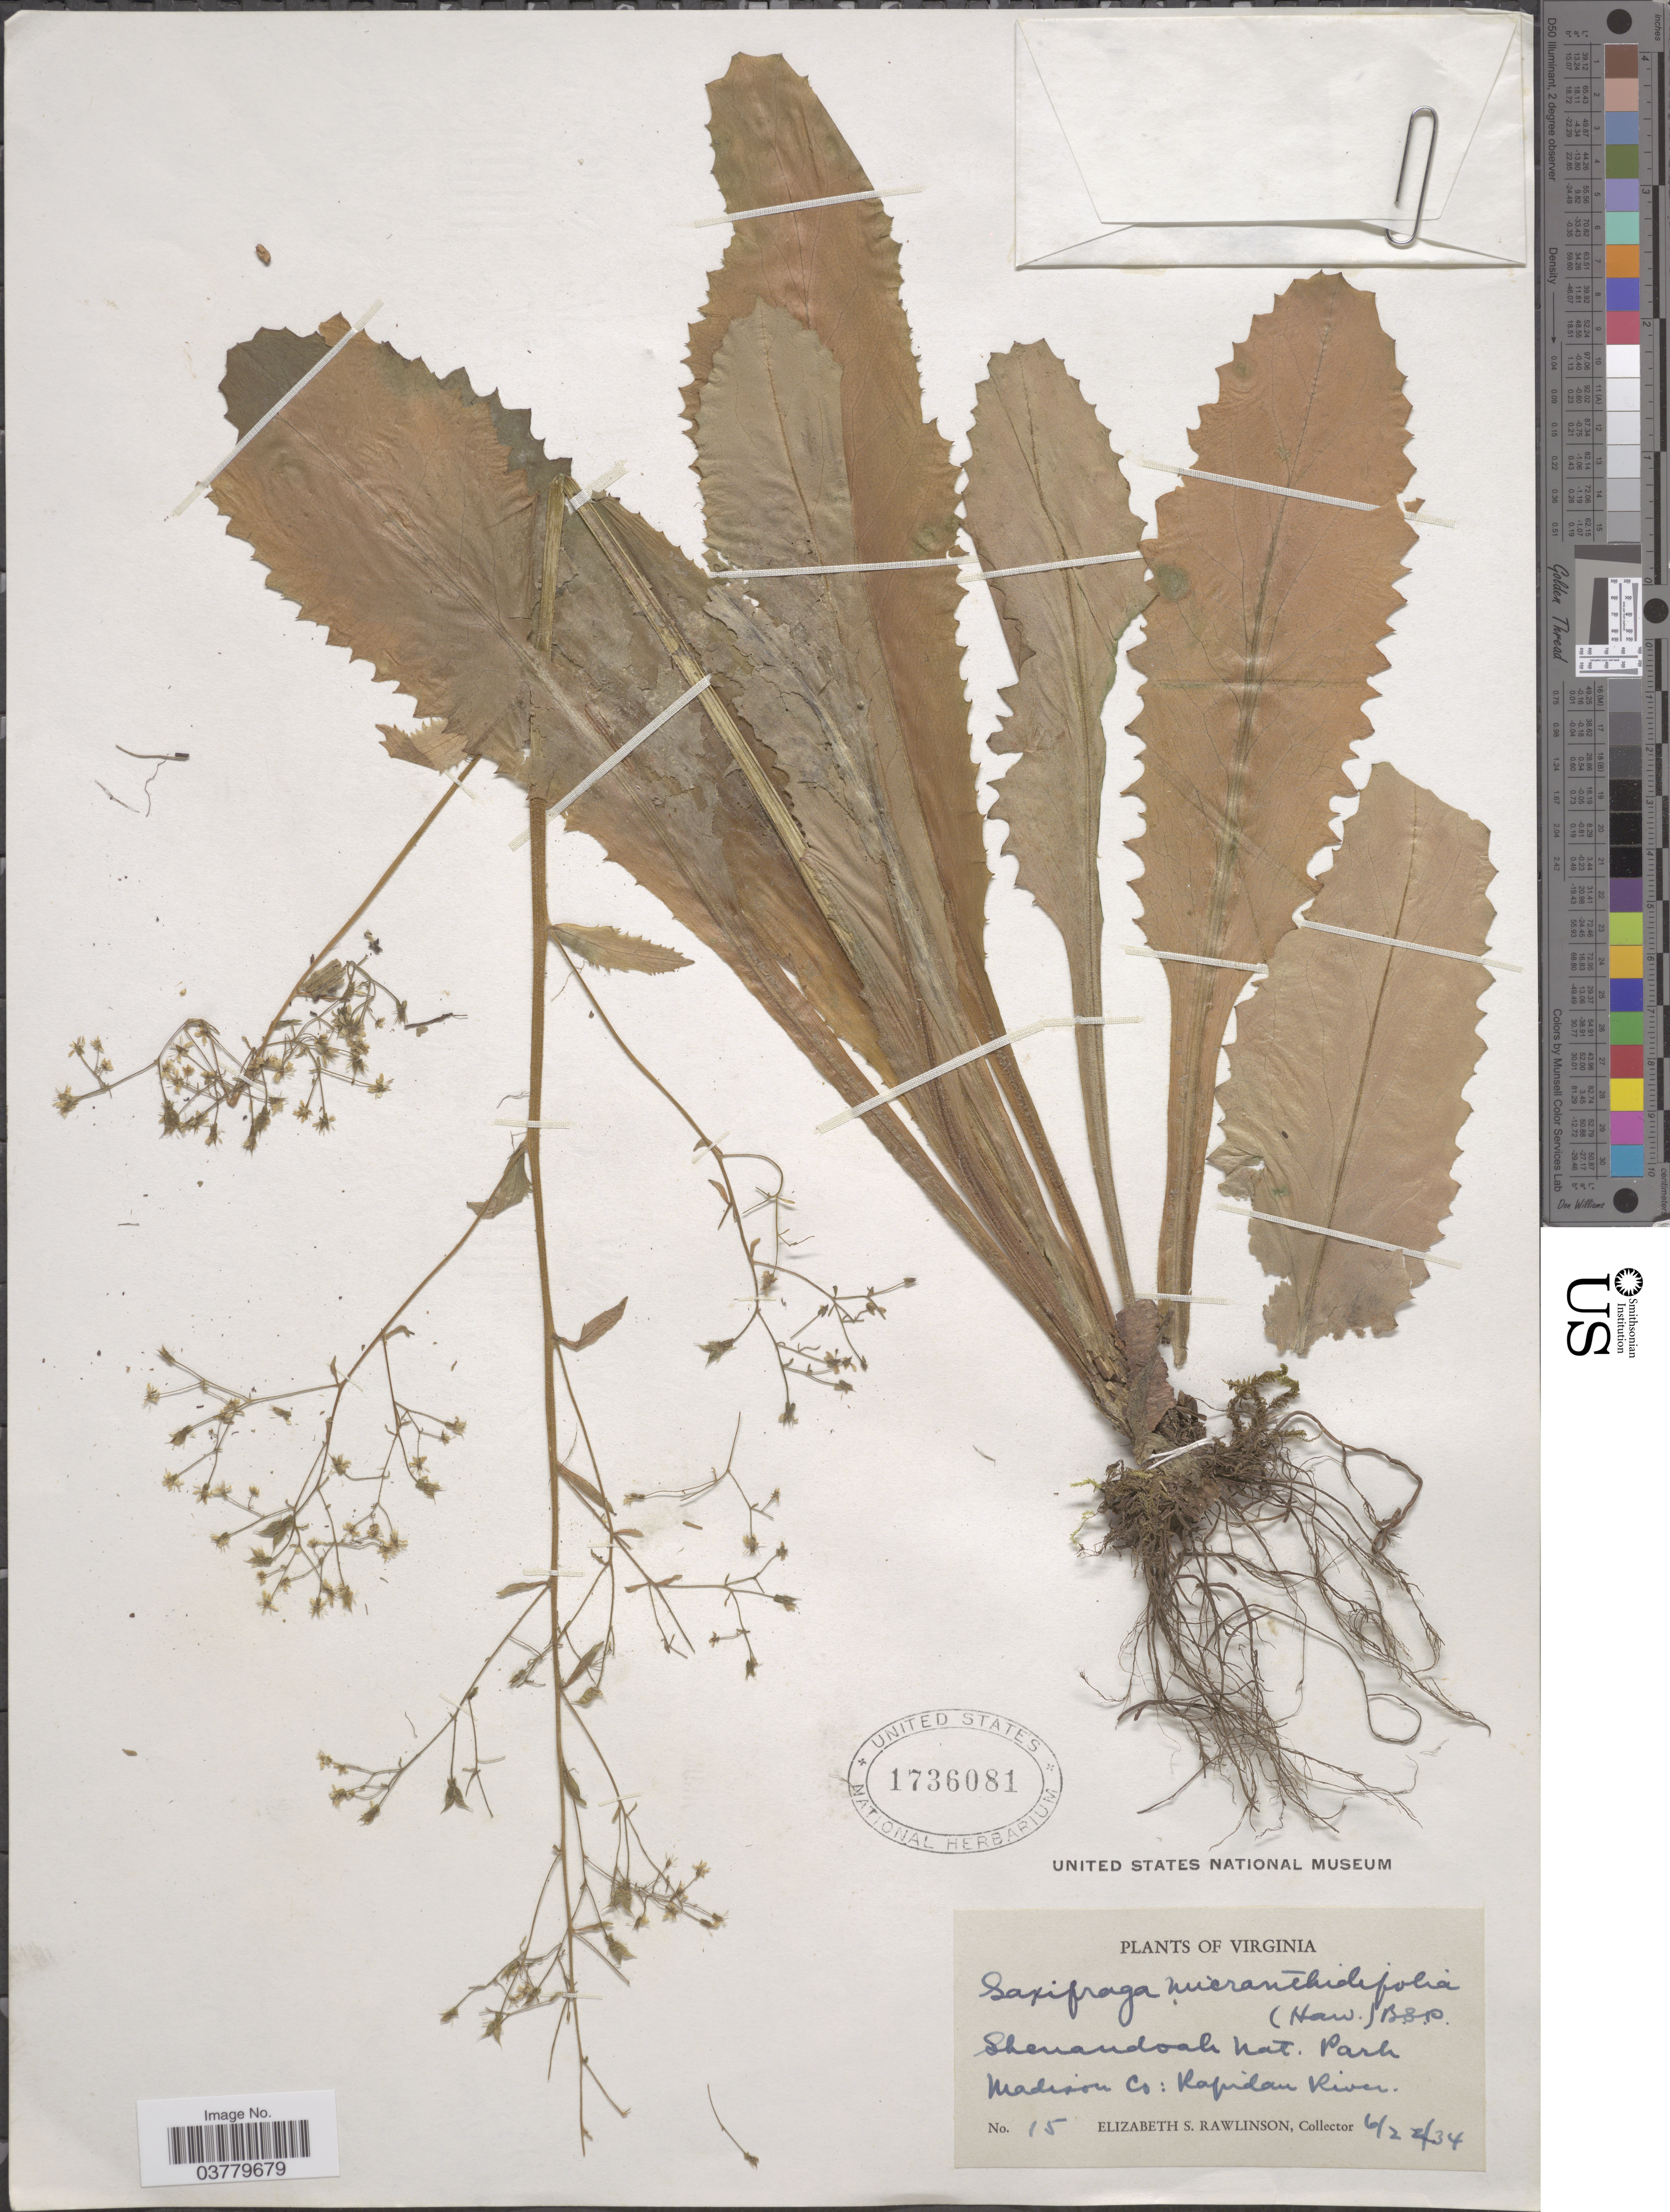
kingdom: Plantae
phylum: Tracheophyta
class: Magnoliopsida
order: Saxifragales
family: Saxifragaceae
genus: Micranthes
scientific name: Micranthes micranthidifolia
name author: (Haw.) Small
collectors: E. S. Rawlinson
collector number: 15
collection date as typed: Transcribed d/m/y: 22/6/34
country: United States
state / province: Virginia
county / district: Madison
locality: Shenandoah Nat. Park. Madison Co: Rapidan River.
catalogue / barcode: US 1736081